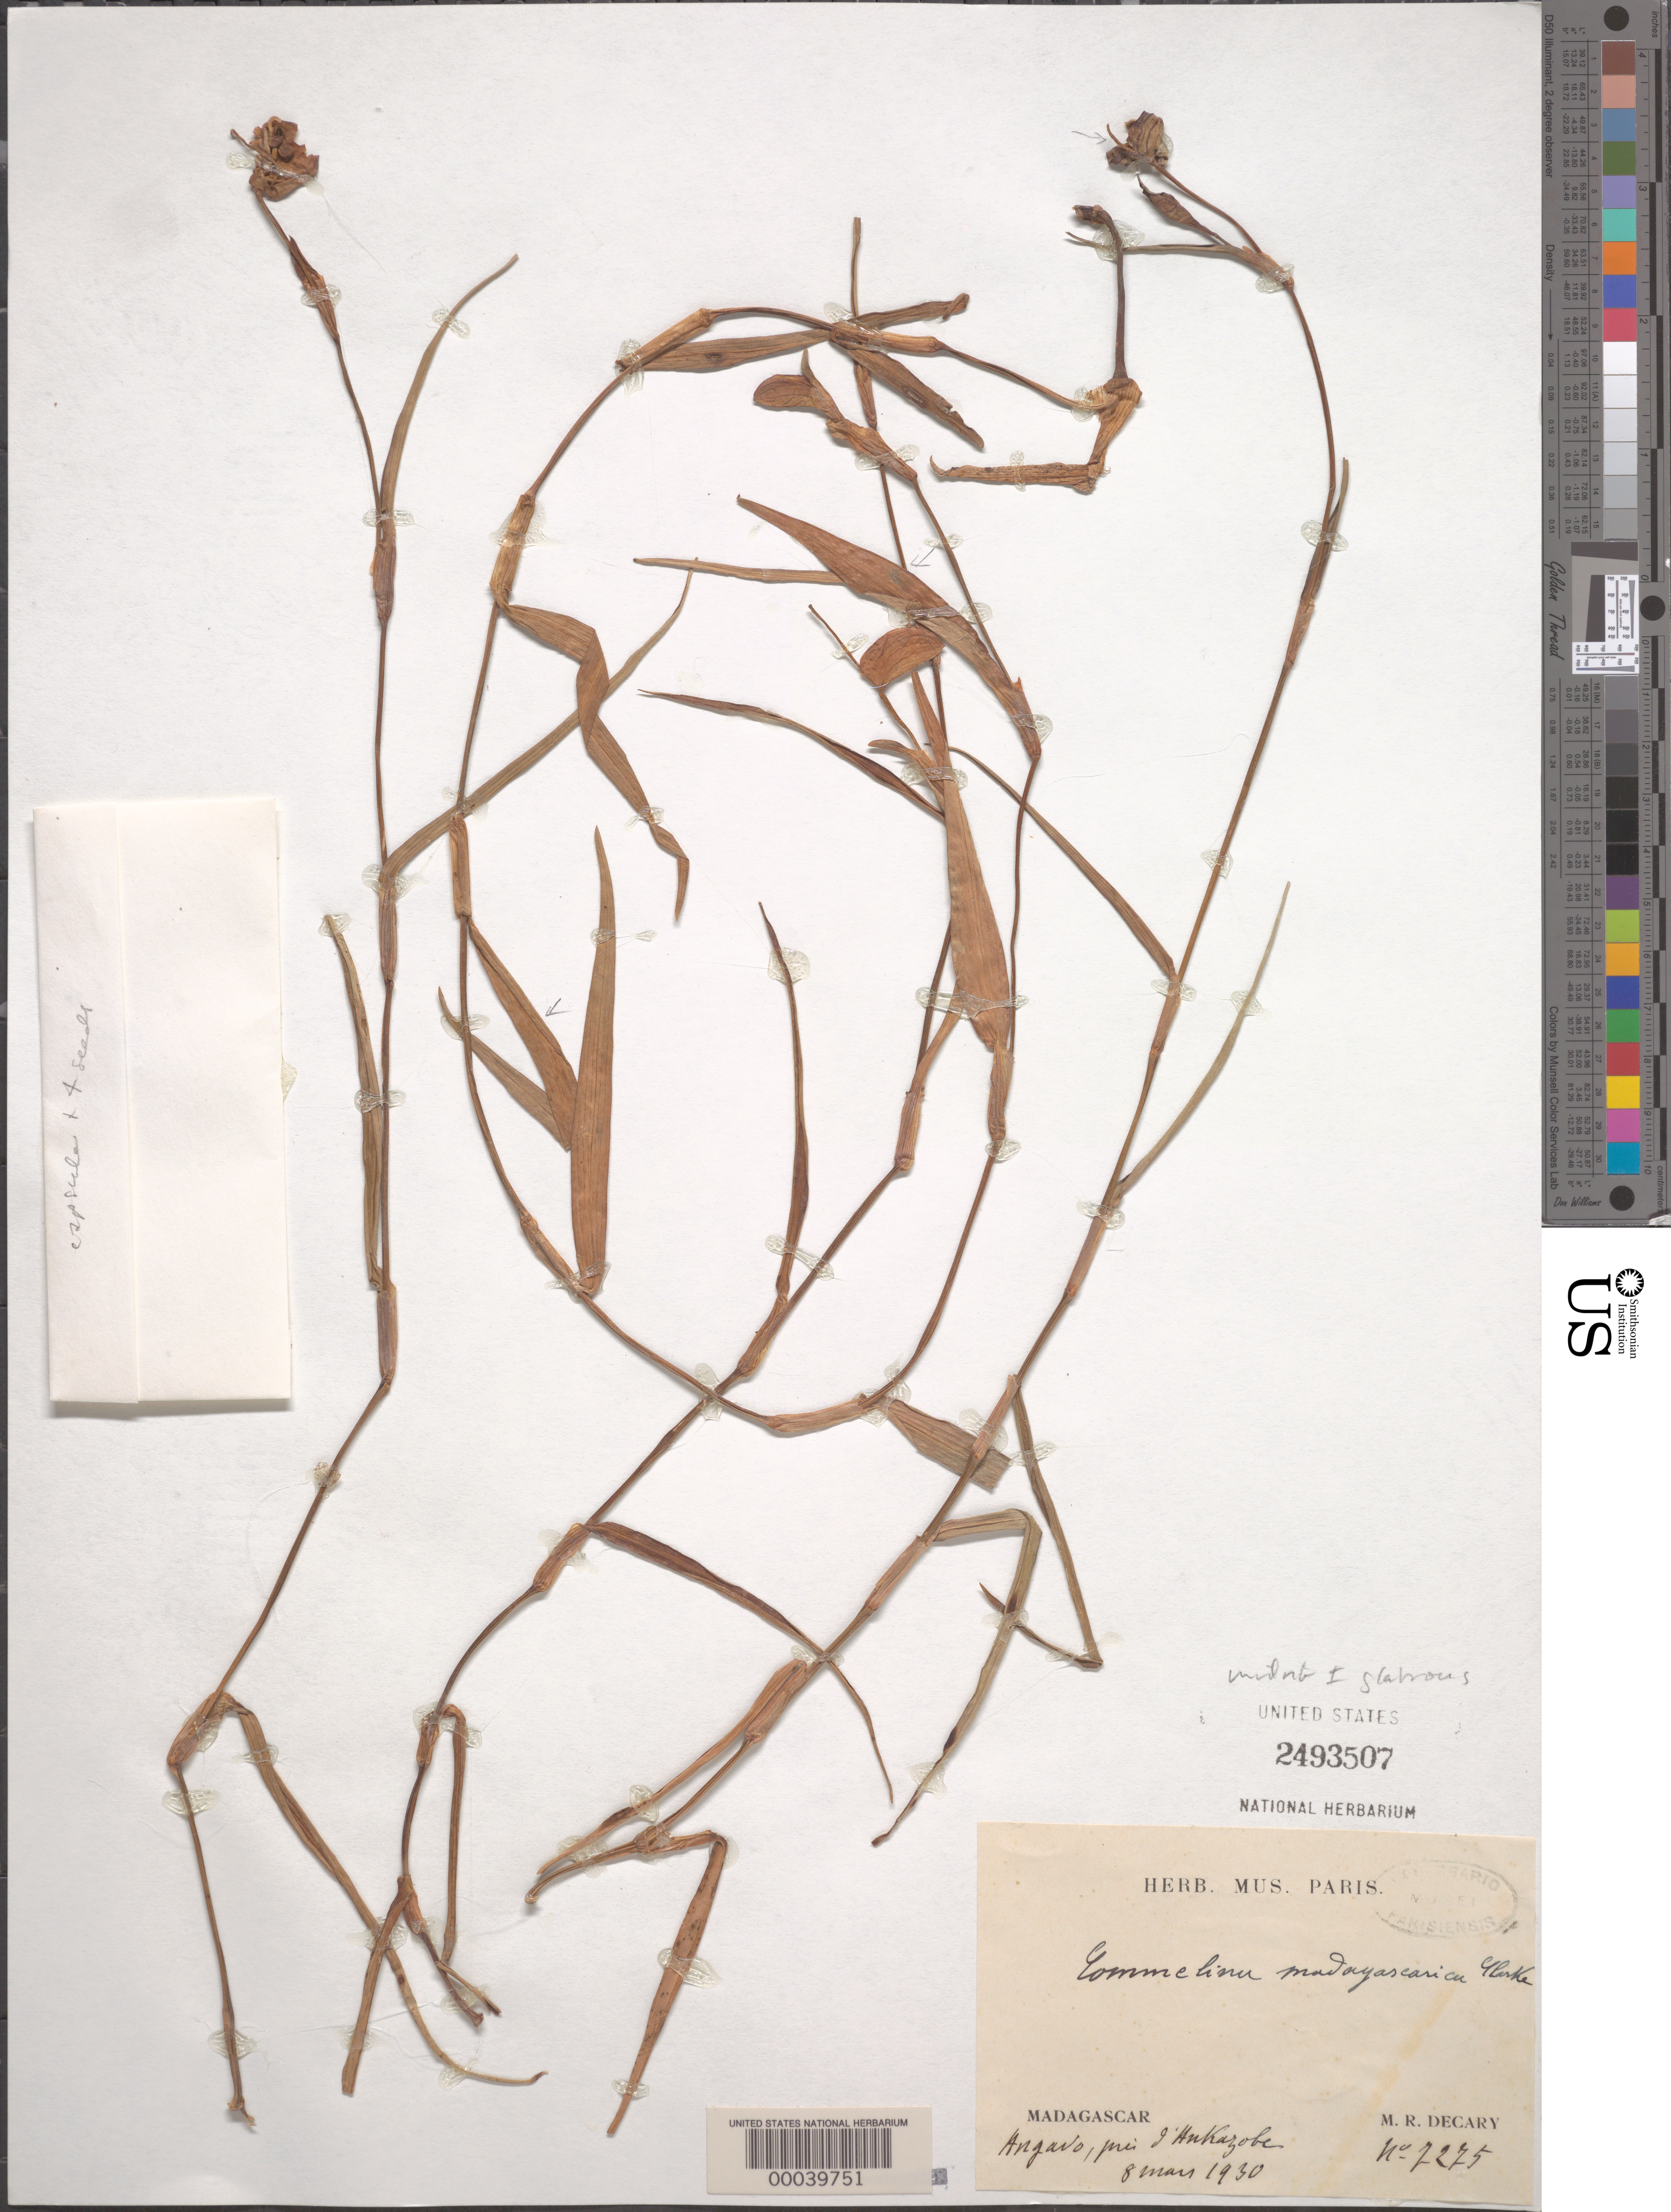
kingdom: Plantae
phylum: Tracheophyta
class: Liliopsida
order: Commelinales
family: Commelinaceae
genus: Commelina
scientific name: Commelina madagascarica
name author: C.B. Clarke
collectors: R. Decary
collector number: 7275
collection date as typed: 08 Mar 1930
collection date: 1930-03-08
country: Madagascar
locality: Angavo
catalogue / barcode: US 2493507